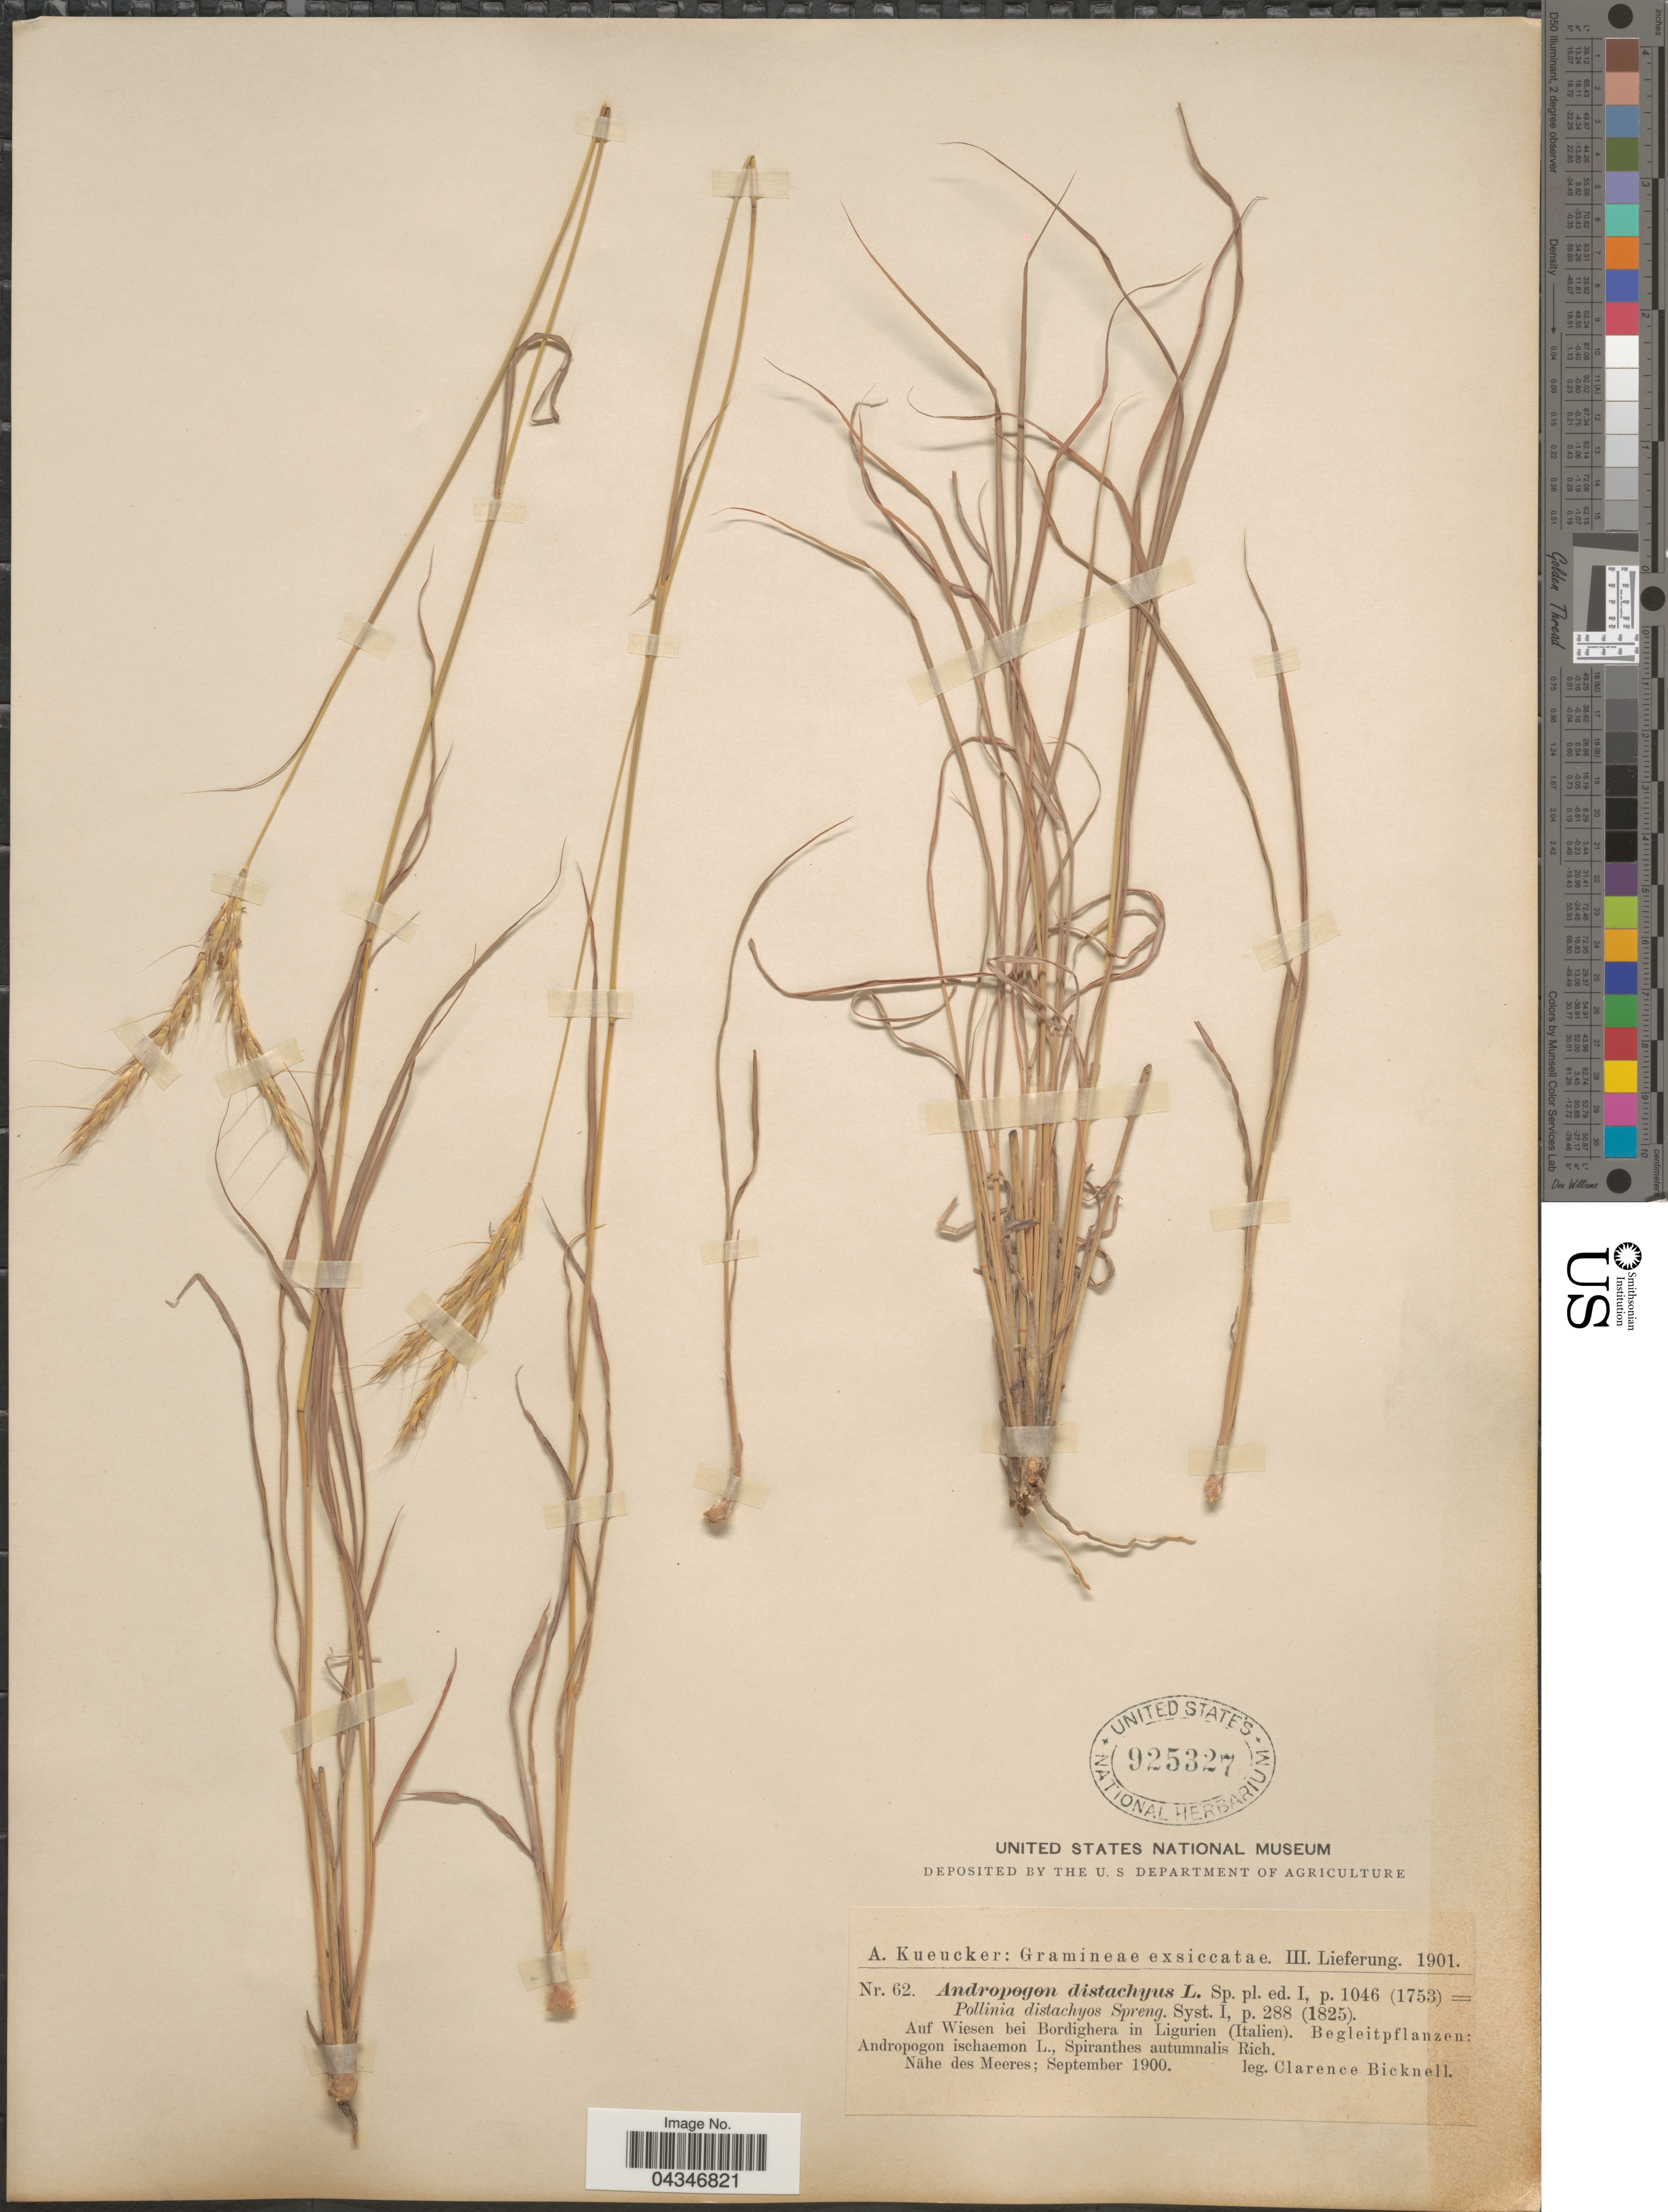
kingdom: Plantae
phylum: Tracheophyta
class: Liliopsida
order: Poales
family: Poaceae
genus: Andropogon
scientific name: Andropogon distachyos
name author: L.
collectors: C. Bicknell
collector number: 62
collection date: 1900-09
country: Italy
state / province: Liguria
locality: Auf Wiesen bei Bordighera in Ligurien (Italien).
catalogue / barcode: US 925327